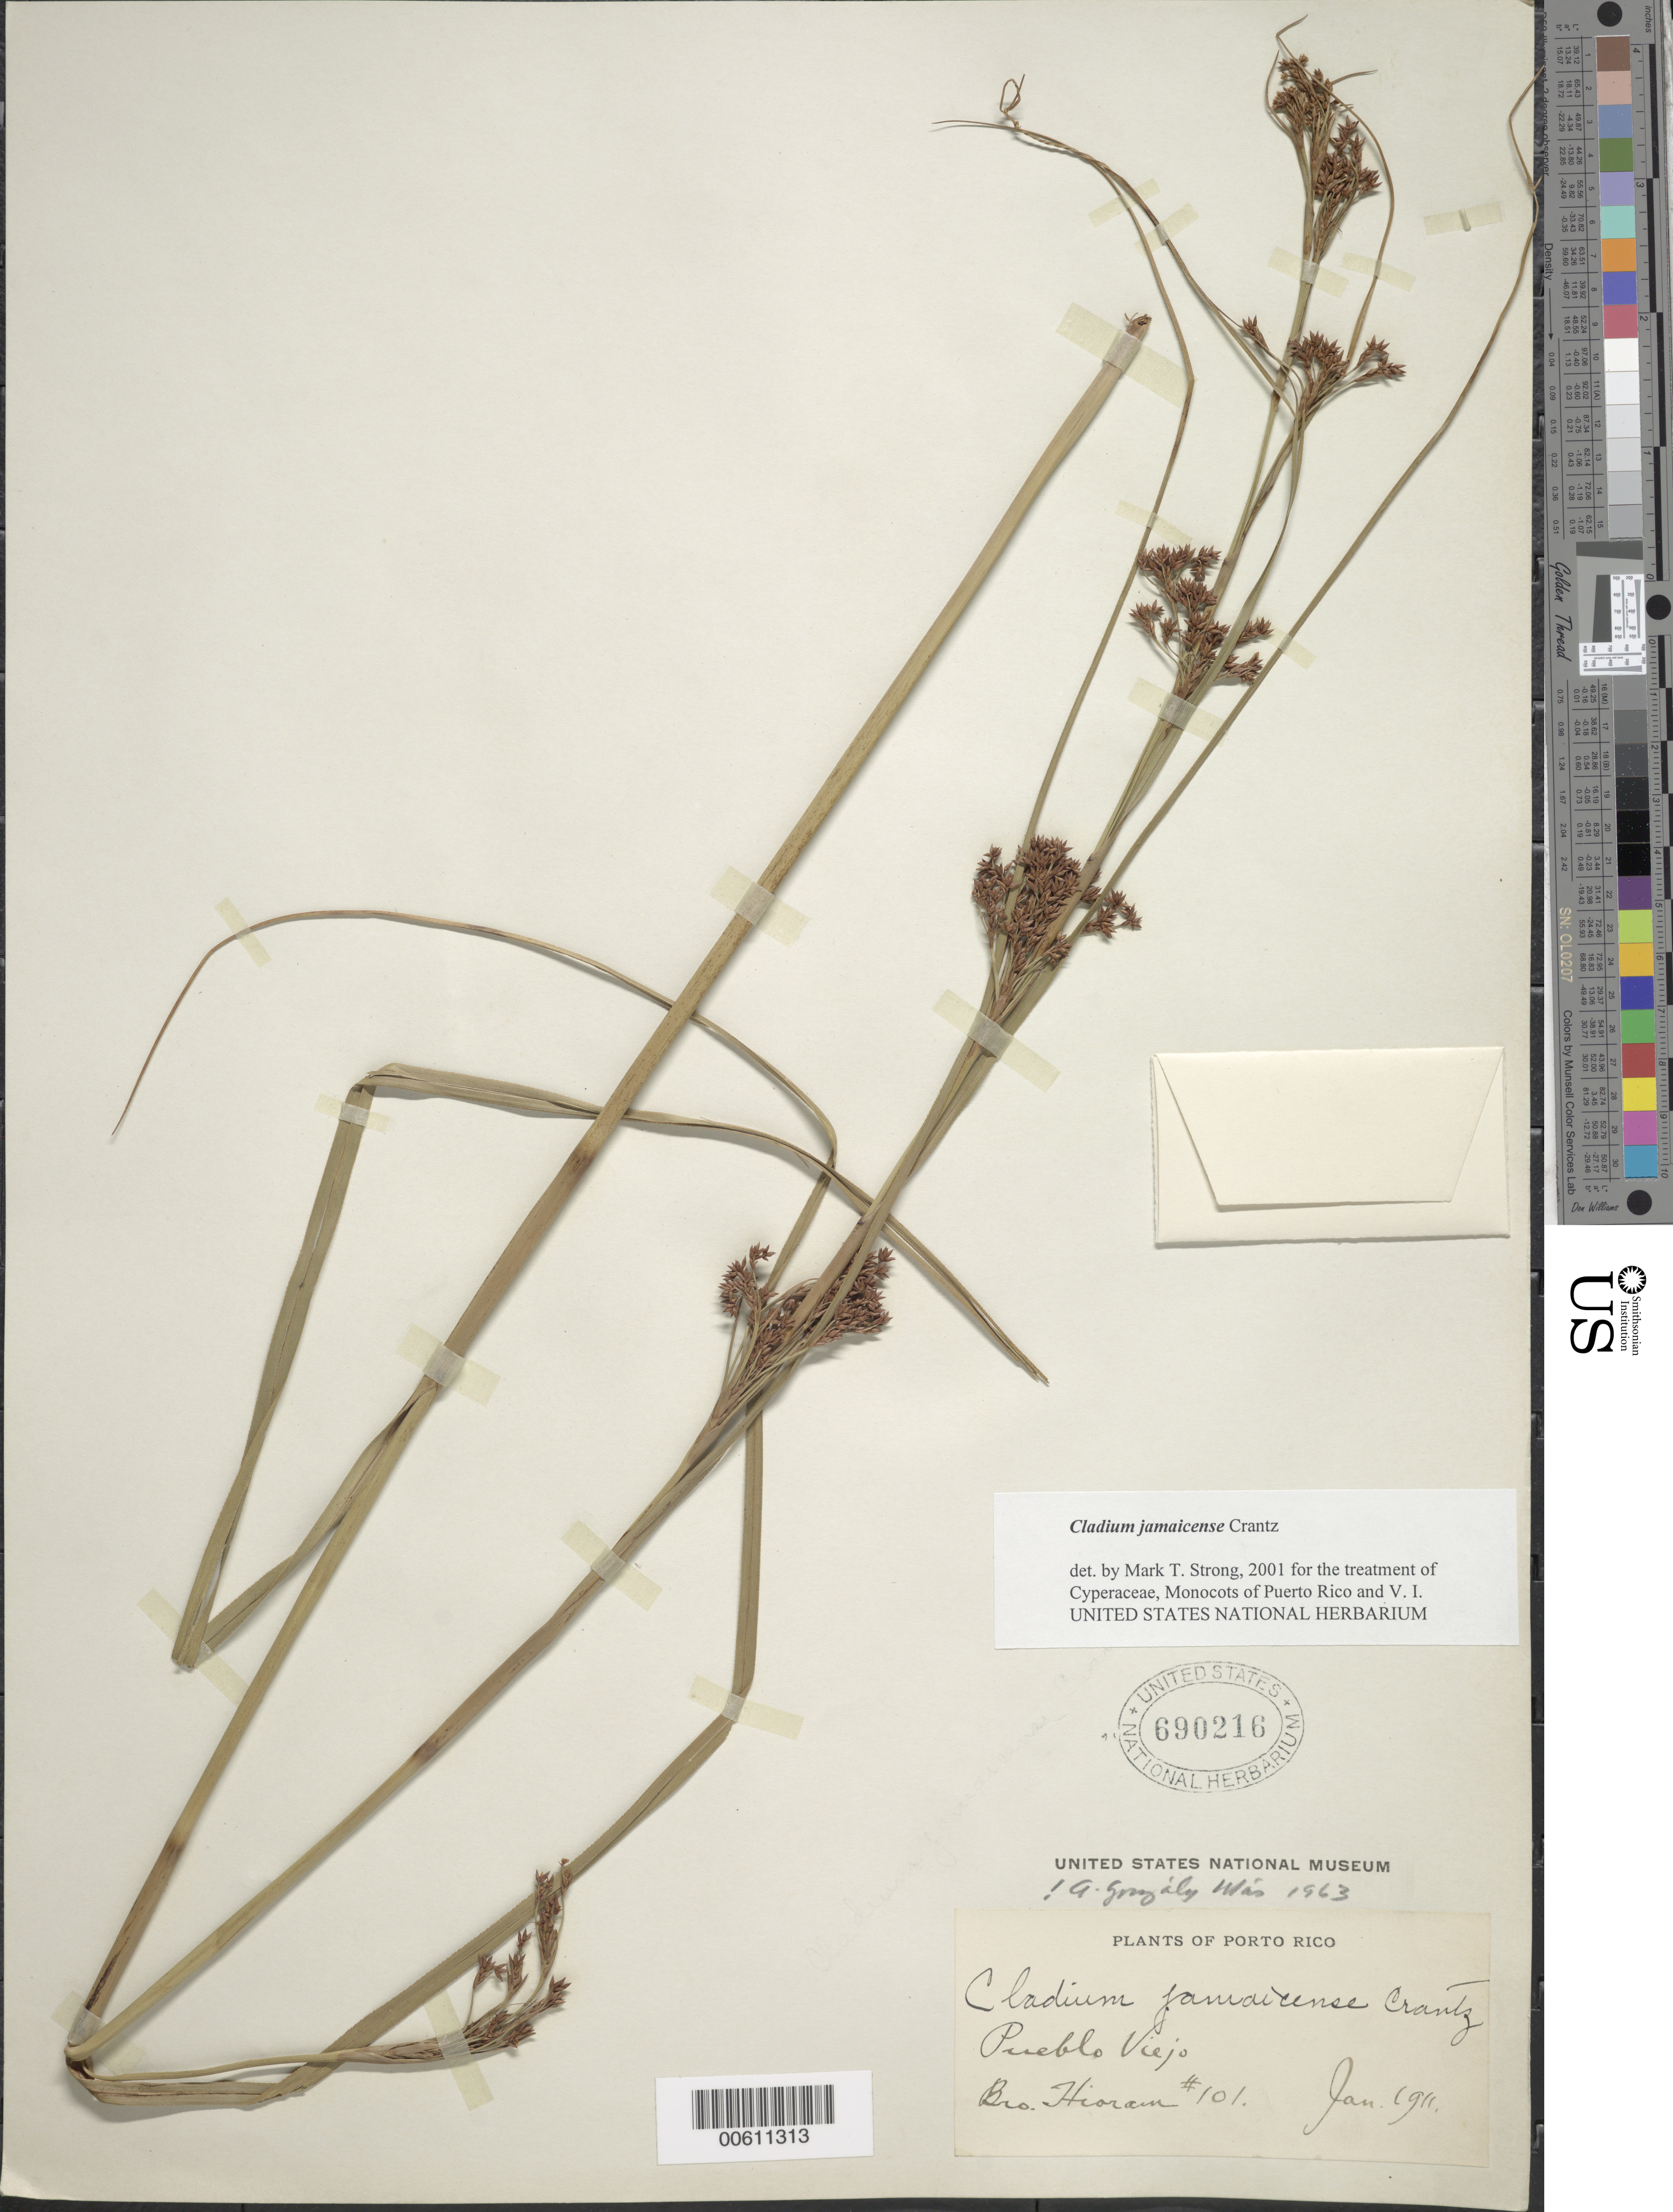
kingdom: Plantae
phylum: Tracheophyta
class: Liliopsida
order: Poales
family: Cyperaceae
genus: Cladium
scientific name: Cladium jamaicense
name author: Crantz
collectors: Bro. Hioram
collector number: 101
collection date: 1911-01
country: Puerto Rico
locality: Porto Rico, Puebla Viejo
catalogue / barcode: US 690216